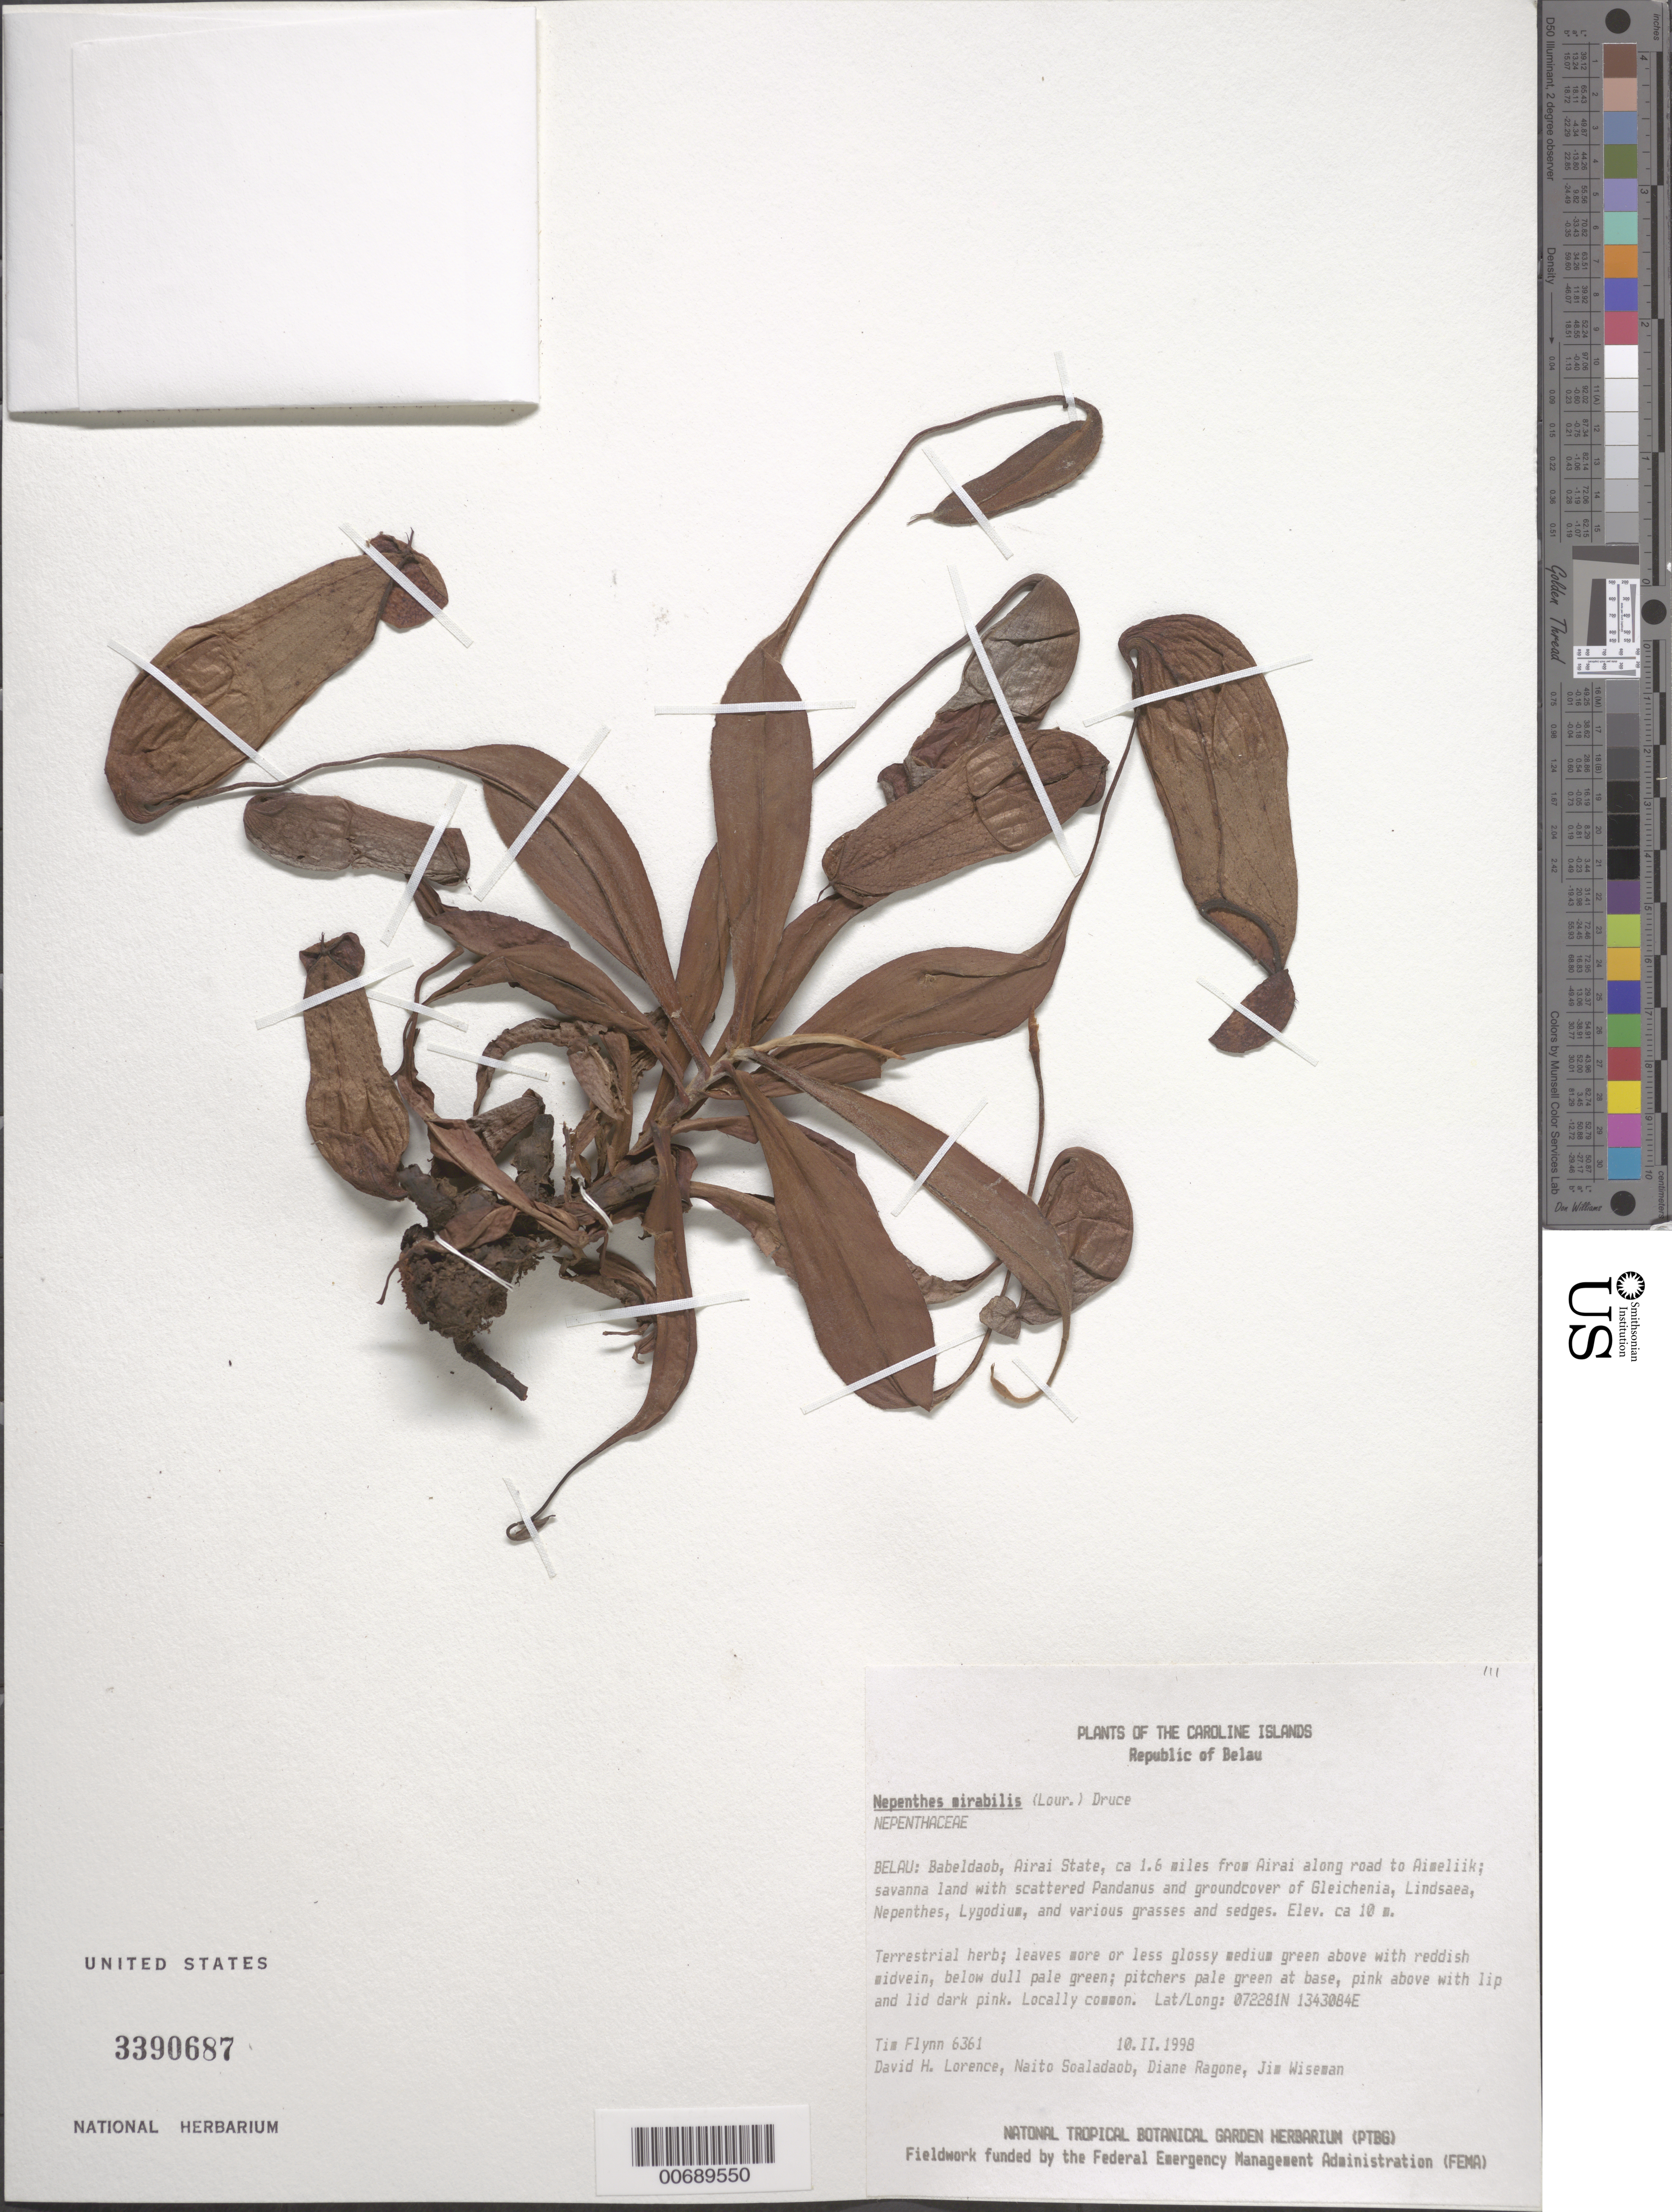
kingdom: Plantae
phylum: Tracheophyta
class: Magnoliopsida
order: Caryophyllales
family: Nepenthaceae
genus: Nepenthes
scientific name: Nepenthes mirabilis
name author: (Lour.) Druce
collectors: T. W. Flynn, D. Lorence, N. Soaladaob, D. Ragone & J. Wiseman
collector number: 6361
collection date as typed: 10 Feb 1998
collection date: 1998-02-10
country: Palau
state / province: Airai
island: Babeldaob [Babelthuap]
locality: Airai State, along road to Aimeliik.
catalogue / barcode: US 3390687